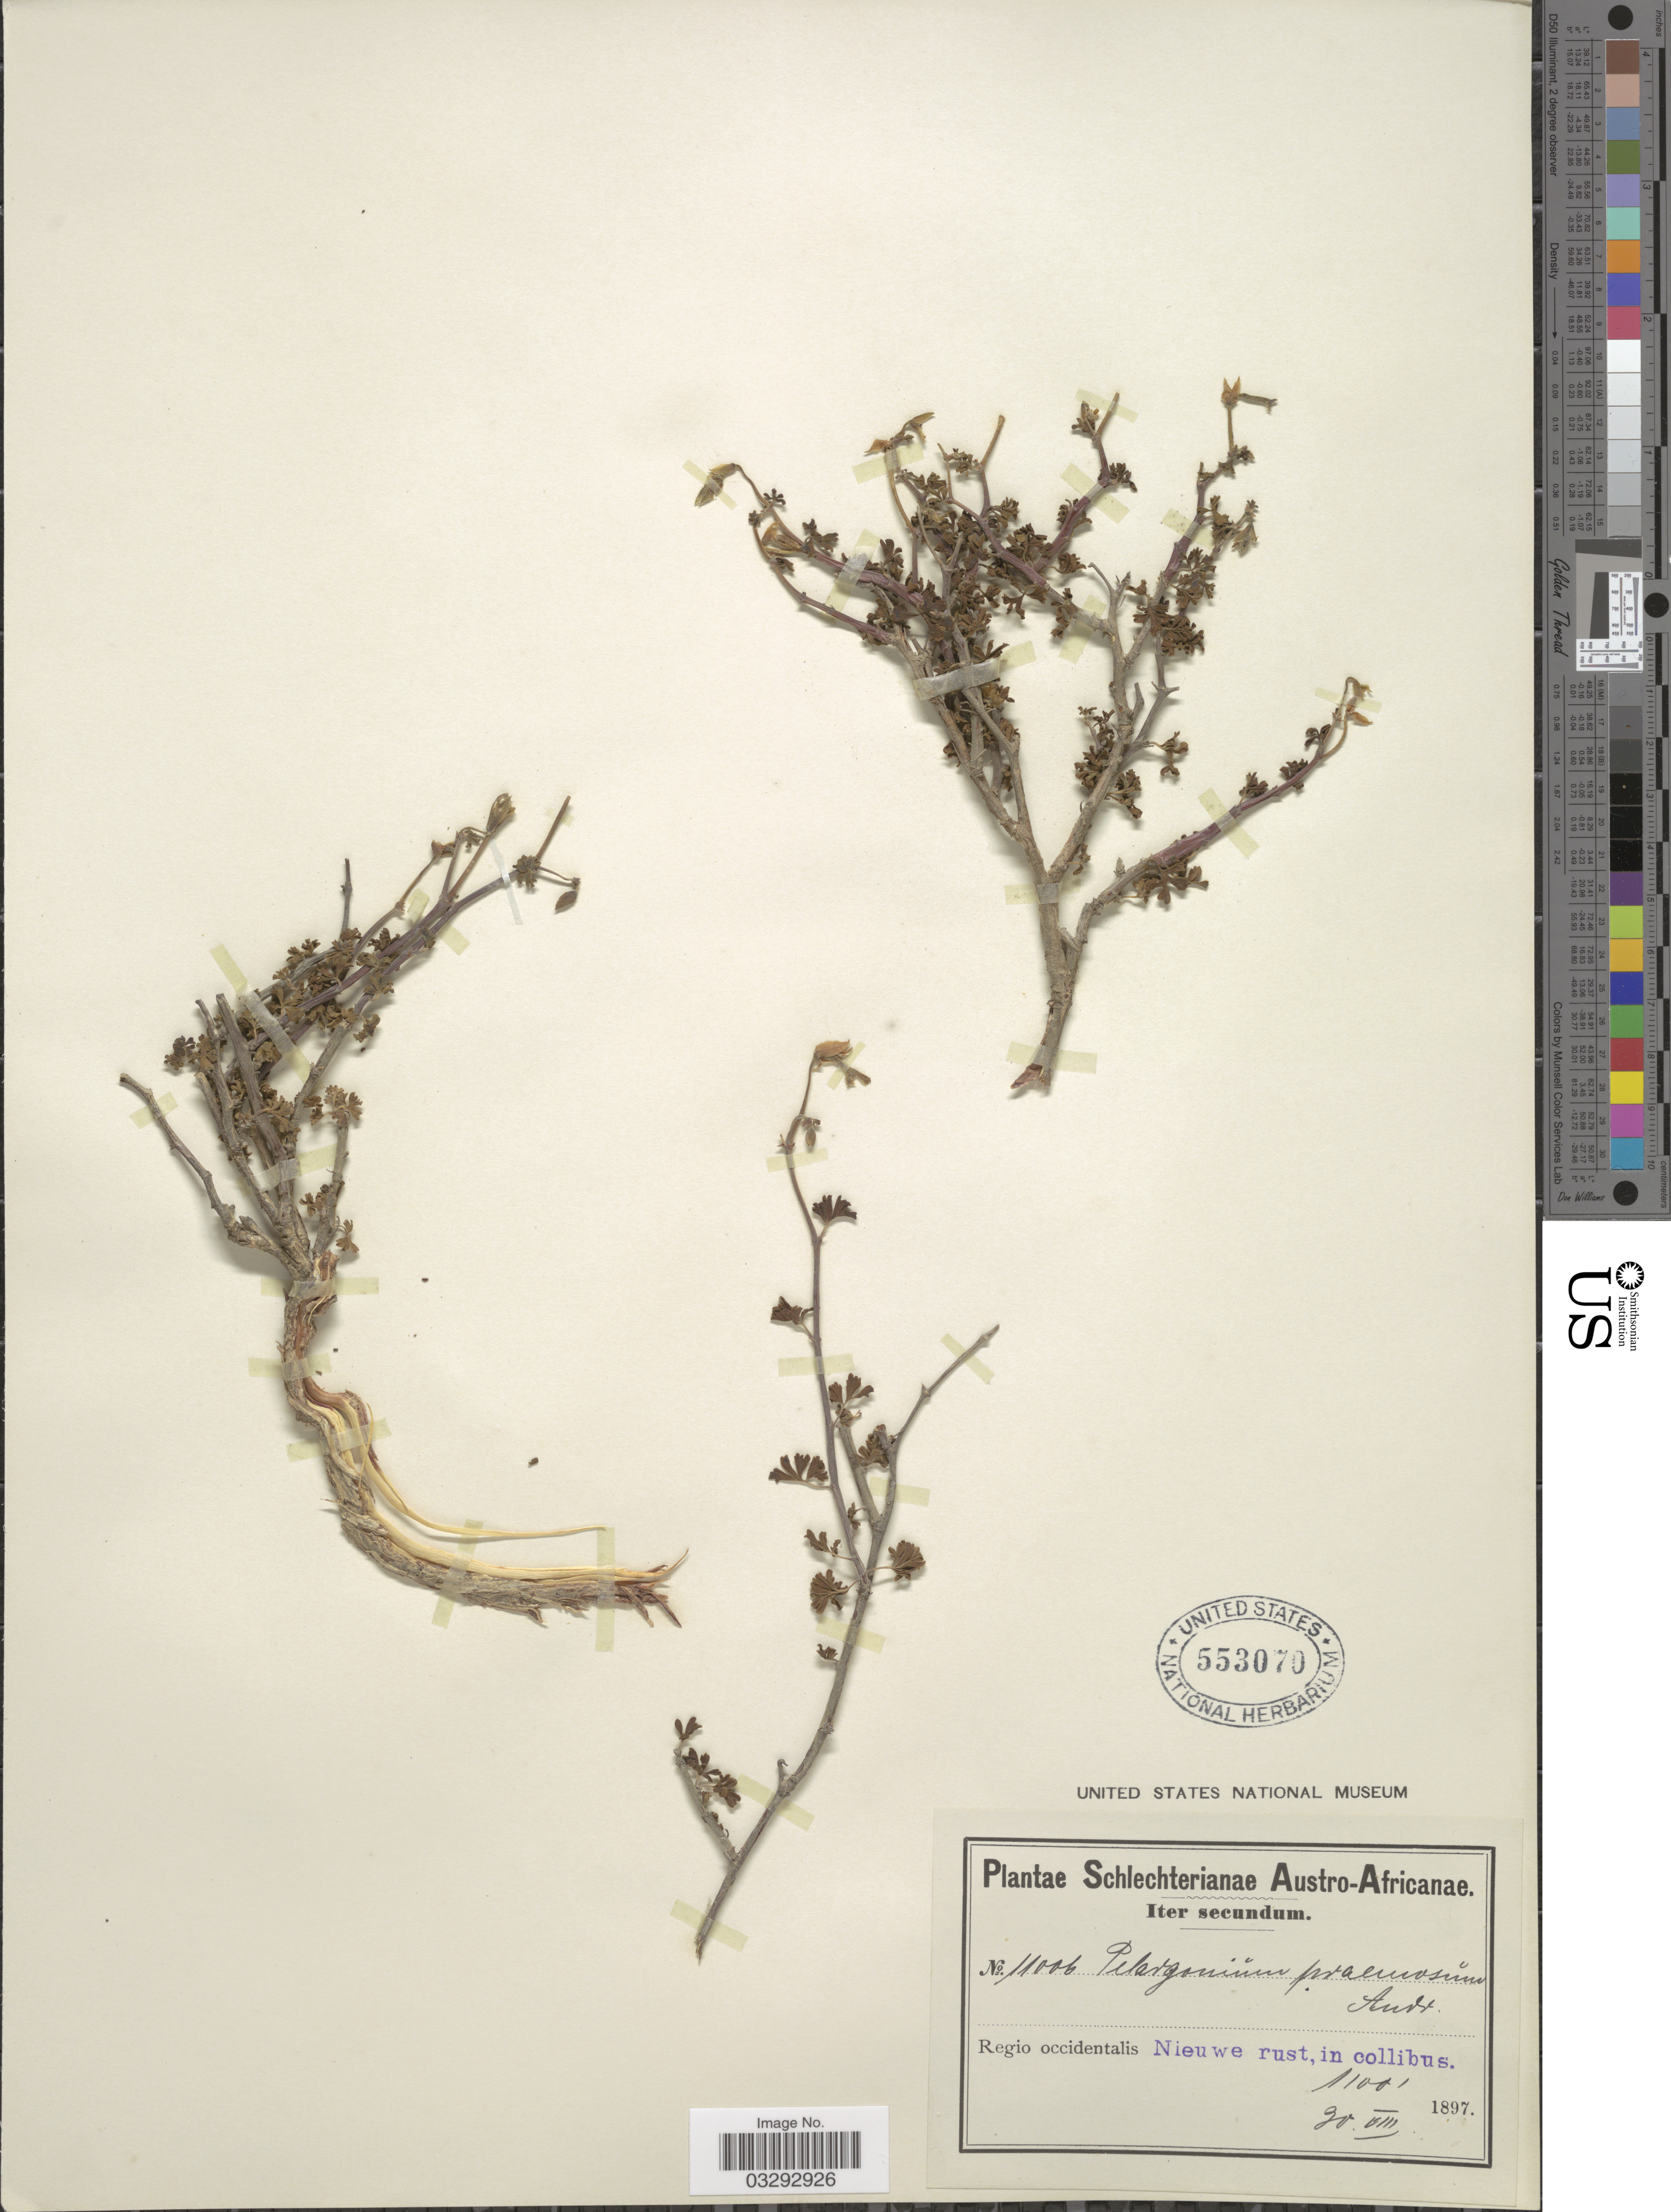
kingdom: Plantae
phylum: Tracheophyta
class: Magnoliopsida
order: Geraniales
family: Geraniaceae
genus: Pelargonium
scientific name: Pelargonium praemorsum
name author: F. Dietr.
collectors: Schlechter, --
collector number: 11006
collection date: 1897-08-30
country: South Africa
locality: Austro-Africanae, Regio occidentalis, Nieuwe rust, in collibus.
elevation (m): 335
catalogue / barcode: US 553070